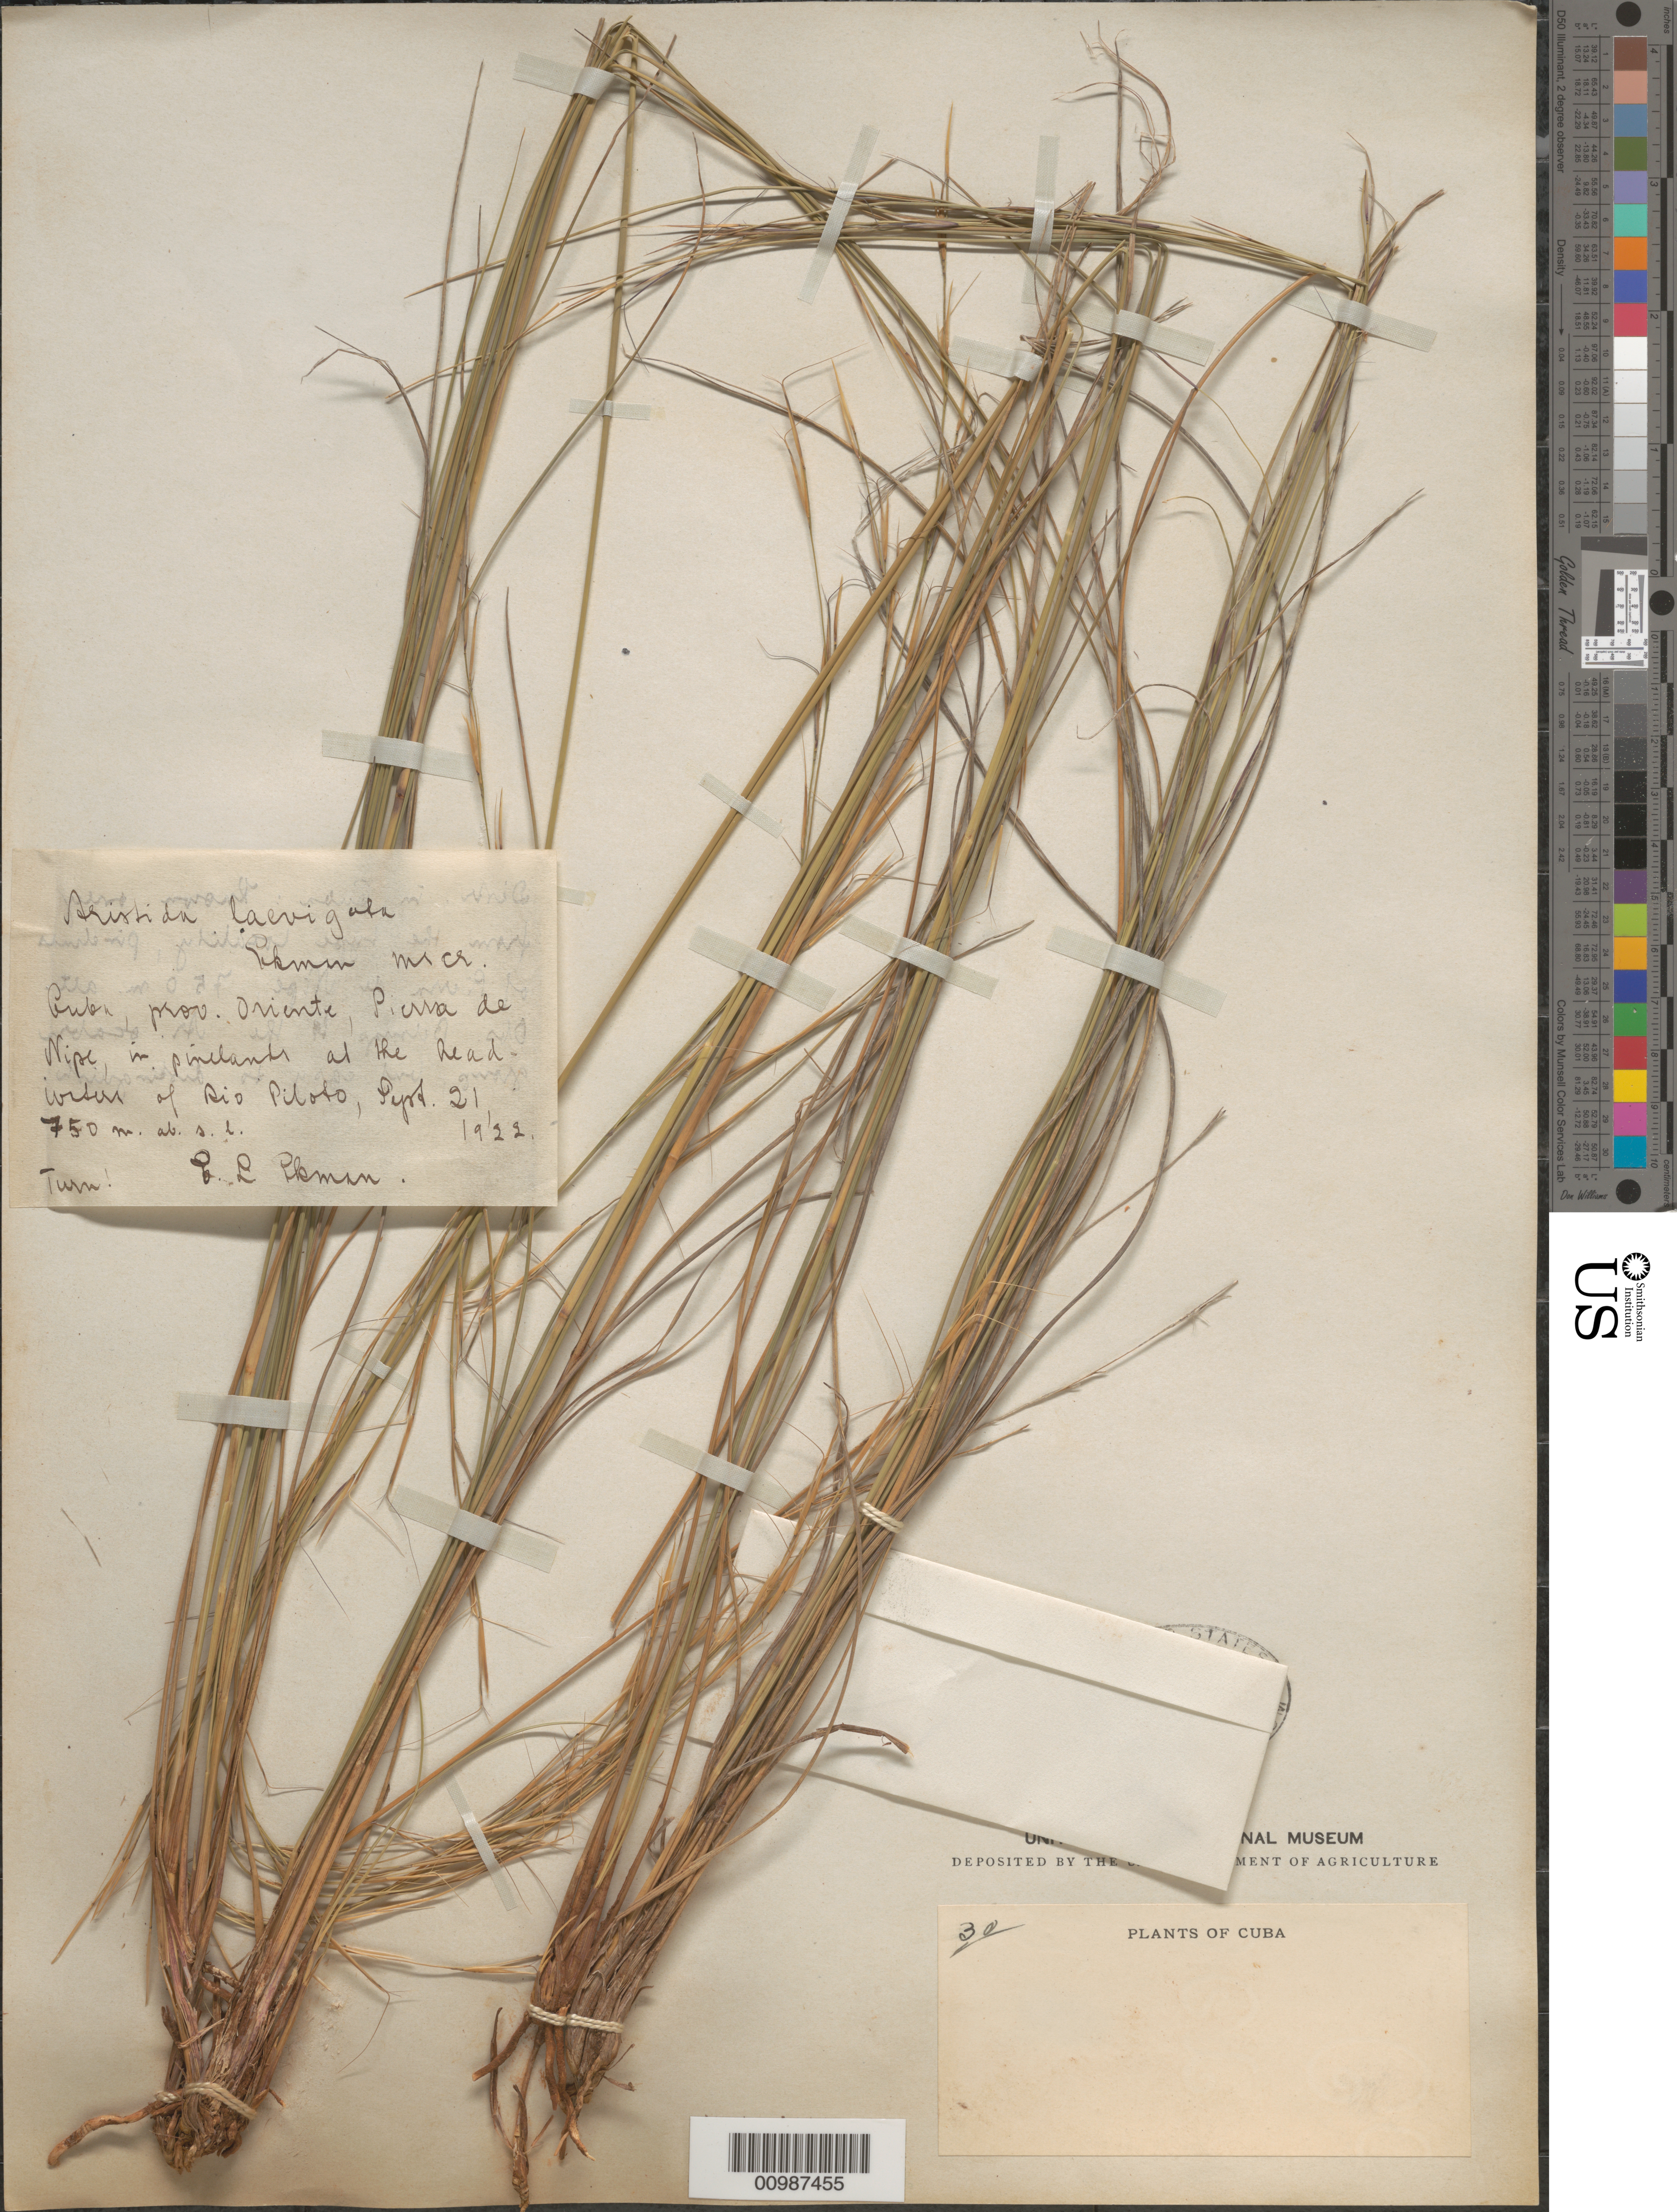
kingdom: Plantae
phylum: Tracheophyta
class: Liliopsida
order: Poales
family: Poaceae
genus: Aristida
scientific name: Aristida laevigata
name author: Hitchc. & Ekman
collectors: E. L. Ekman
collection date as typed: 21 Sep 1922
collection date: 1922-09-21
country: Cuba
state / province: Holguín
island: Cuba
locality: Sierra de Nipe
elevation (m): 750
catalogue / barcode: US 1161259